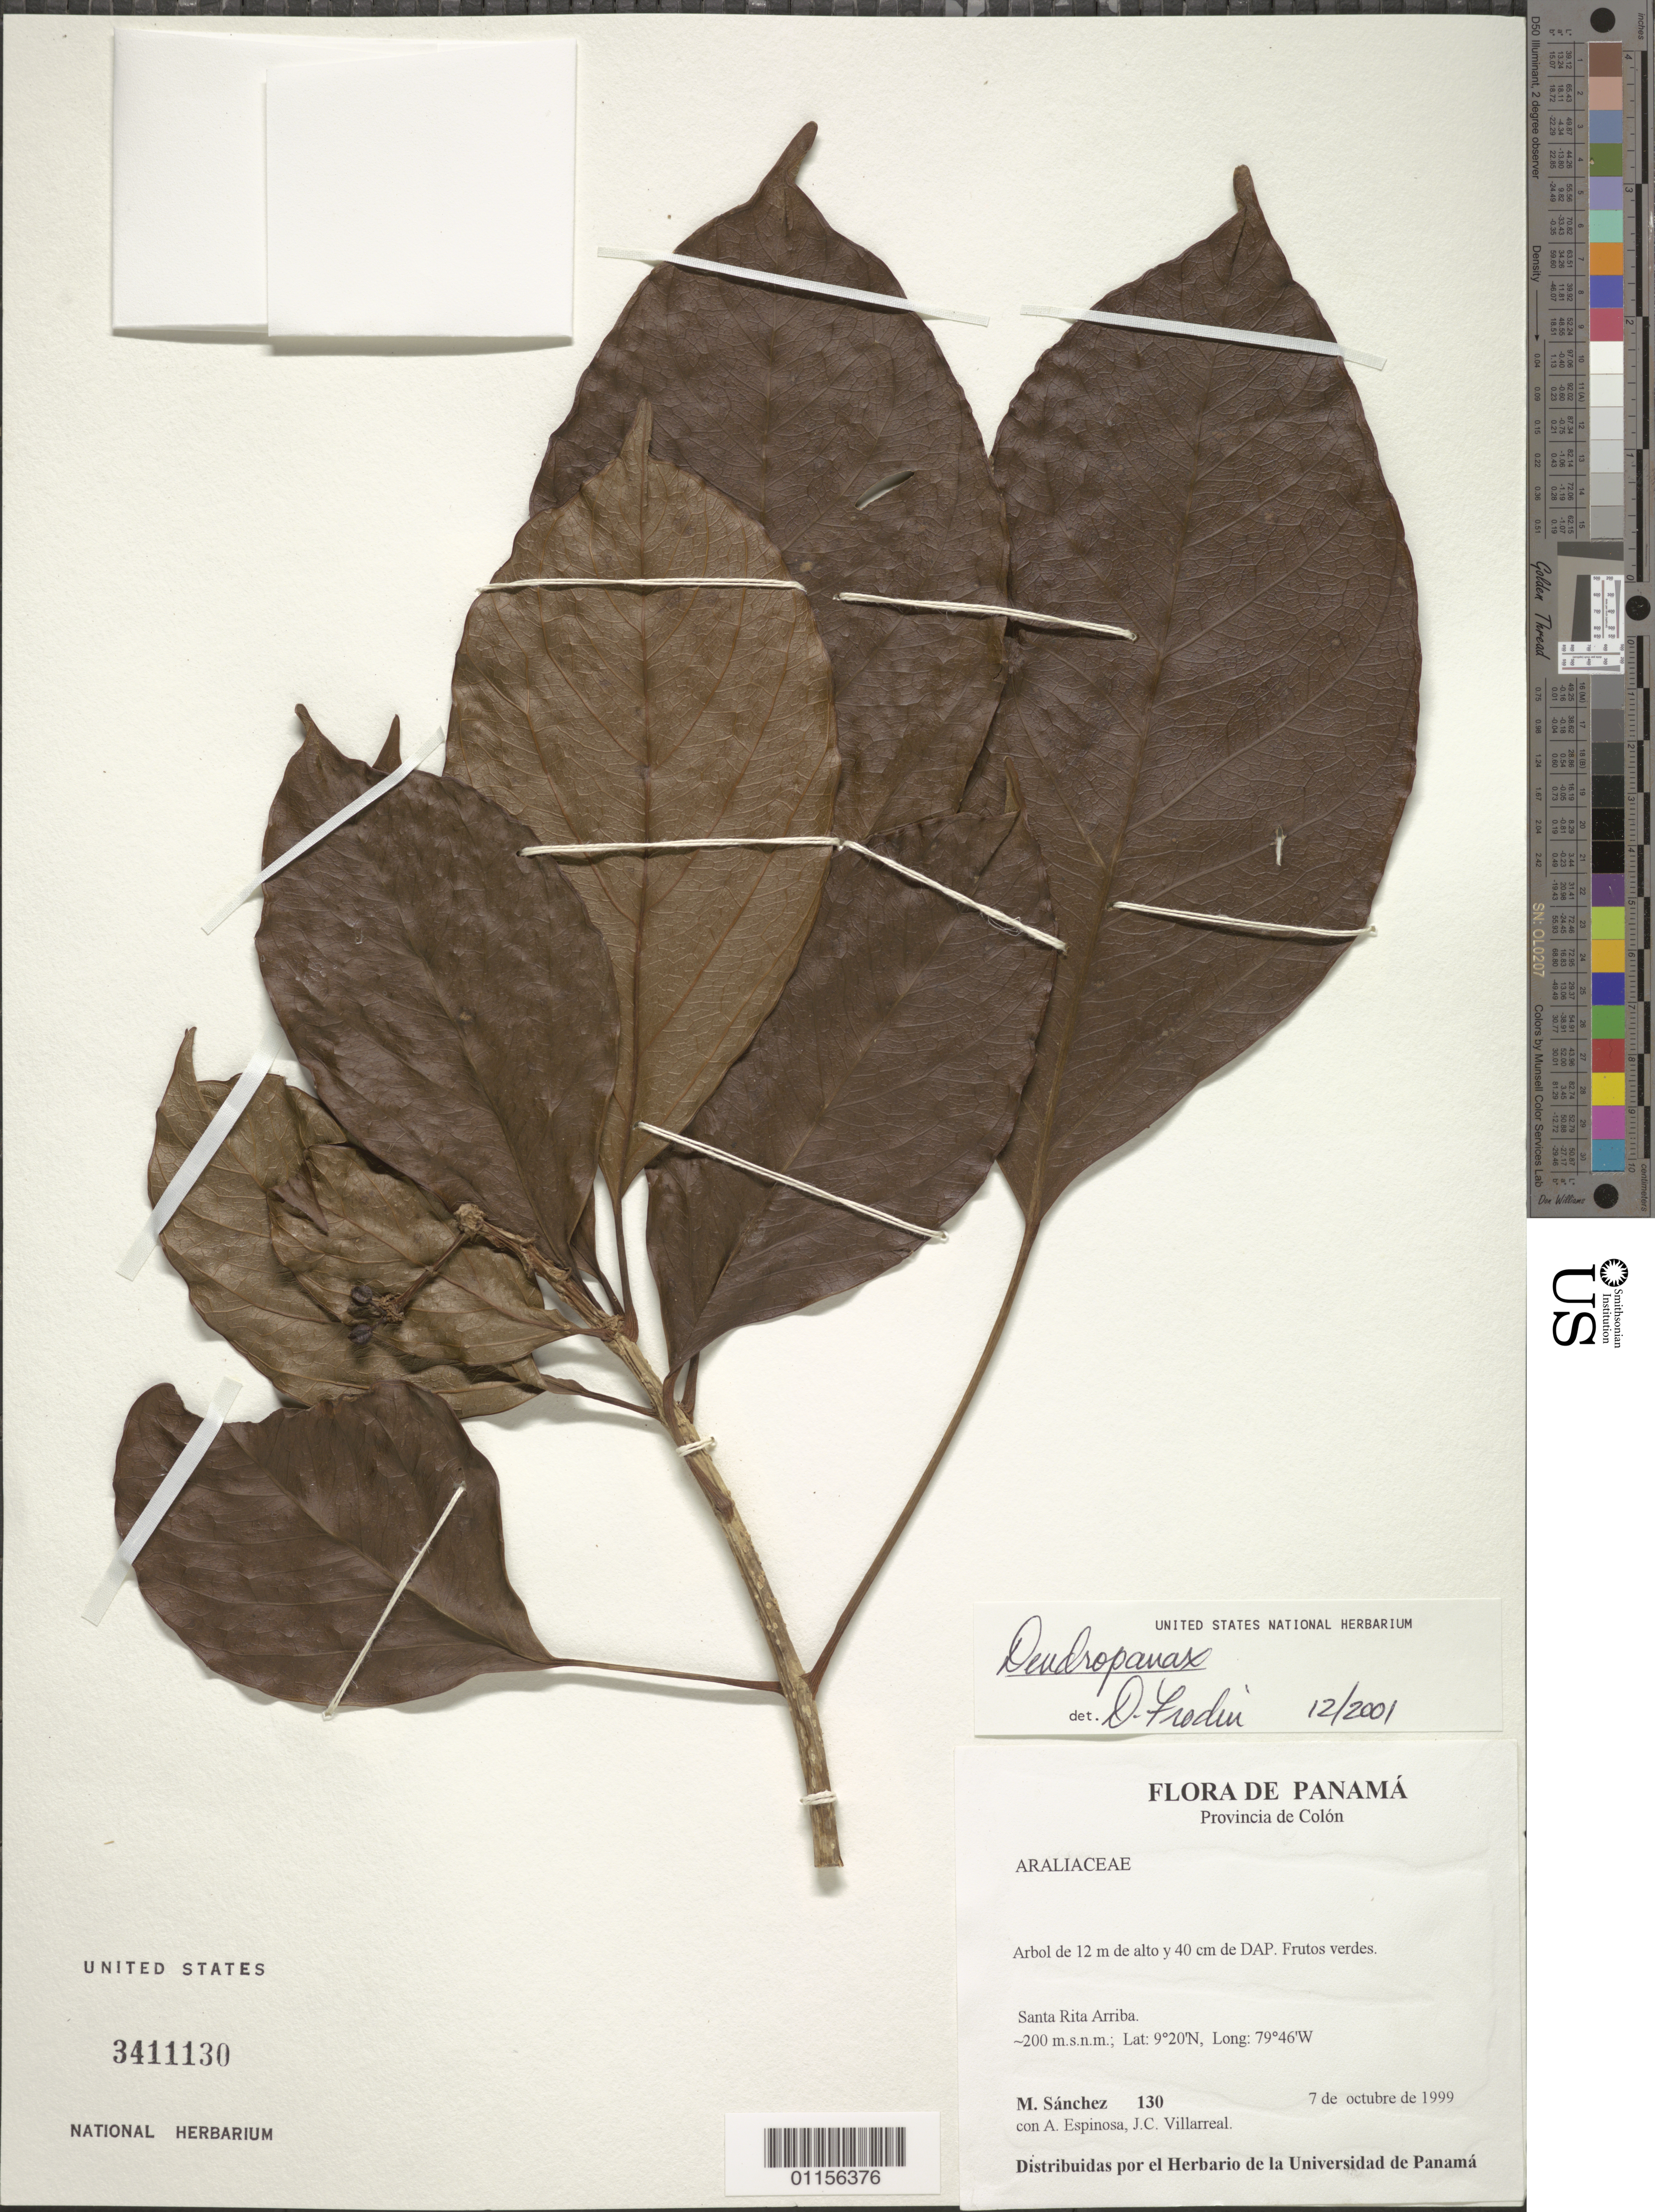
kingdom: Plantae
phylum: Tracheophyta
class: Magnoliopsida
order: Apiales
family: Araliaceae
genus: Dendropanax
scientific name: Dendropanax sp.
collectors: M. Sanchez, A. Espinosa & J. Villarreal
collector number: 130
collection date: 1999-10-07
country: Panama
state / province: Colón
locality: Santa Rita Arriba.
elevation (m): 200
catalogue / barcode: US 3411130